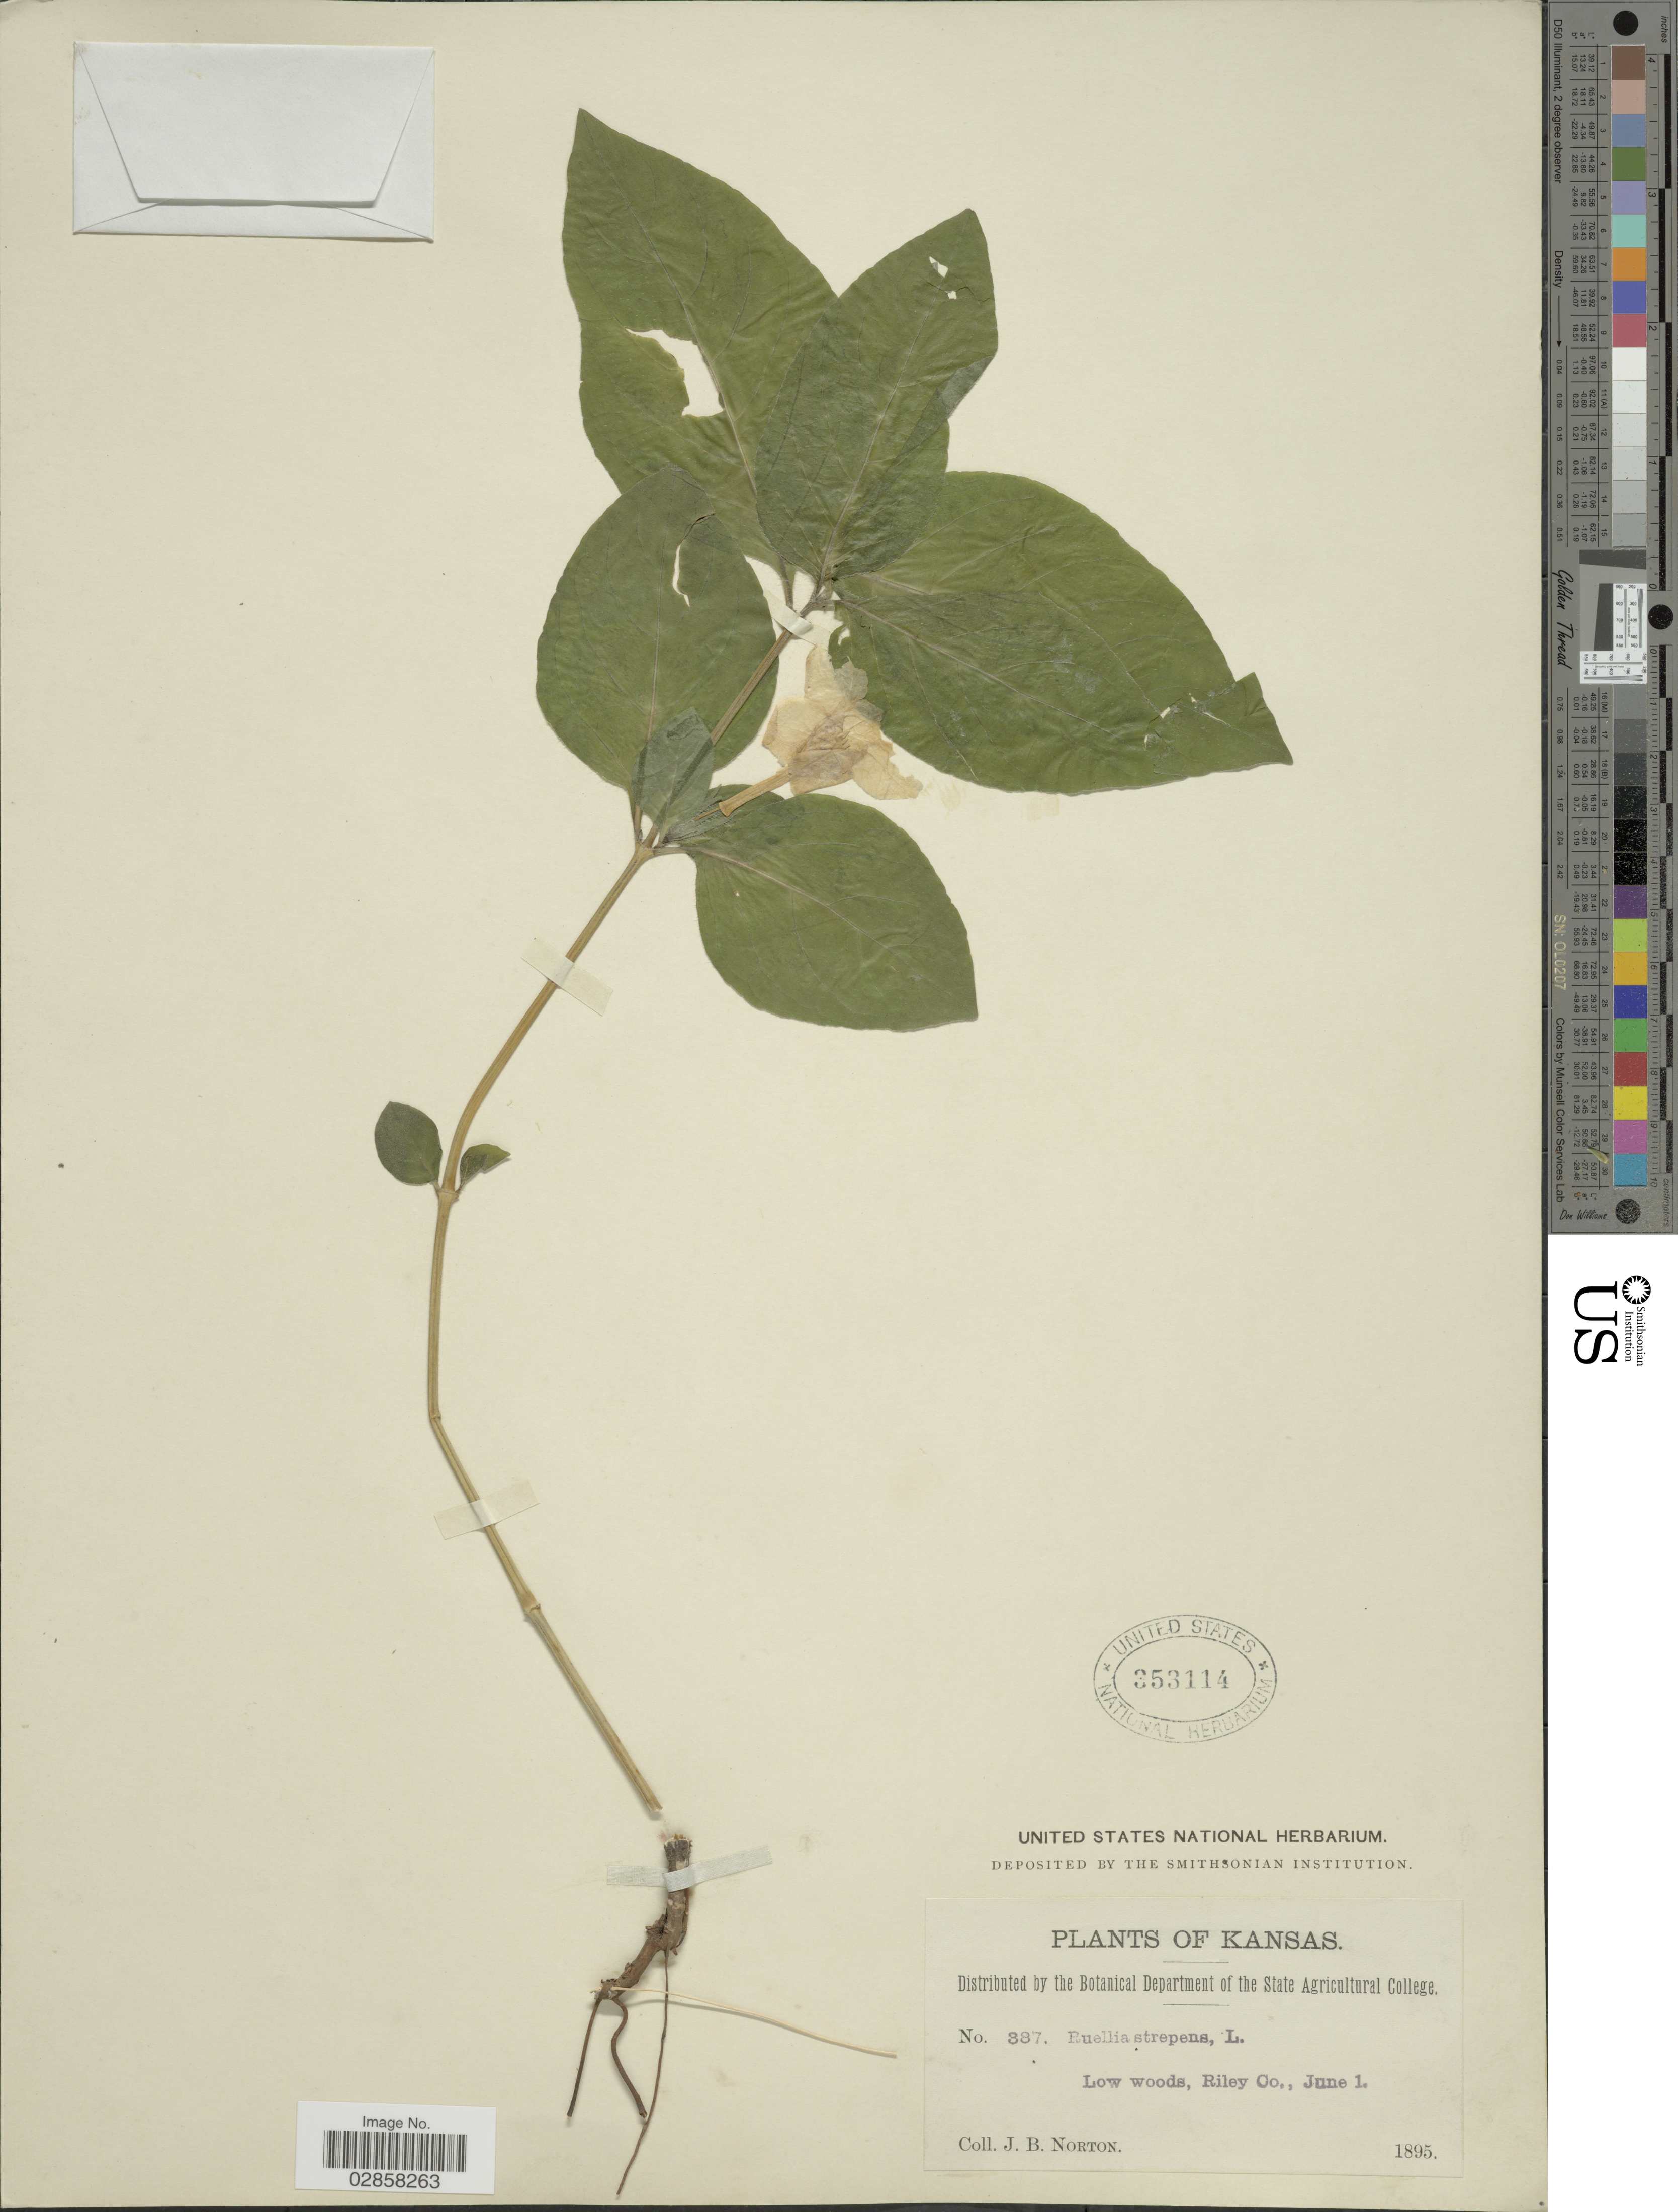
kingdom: Plantae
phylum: Tracheophyta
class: Magnoliopsida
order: Lamiales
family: Acanthaceae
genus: Ruellia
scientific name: Ruellia strepens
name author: L.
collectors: J. B. Norton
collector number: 387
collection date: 1895-06-01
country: United States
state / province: Kansas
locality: Riley Co.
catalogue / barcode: US 353114